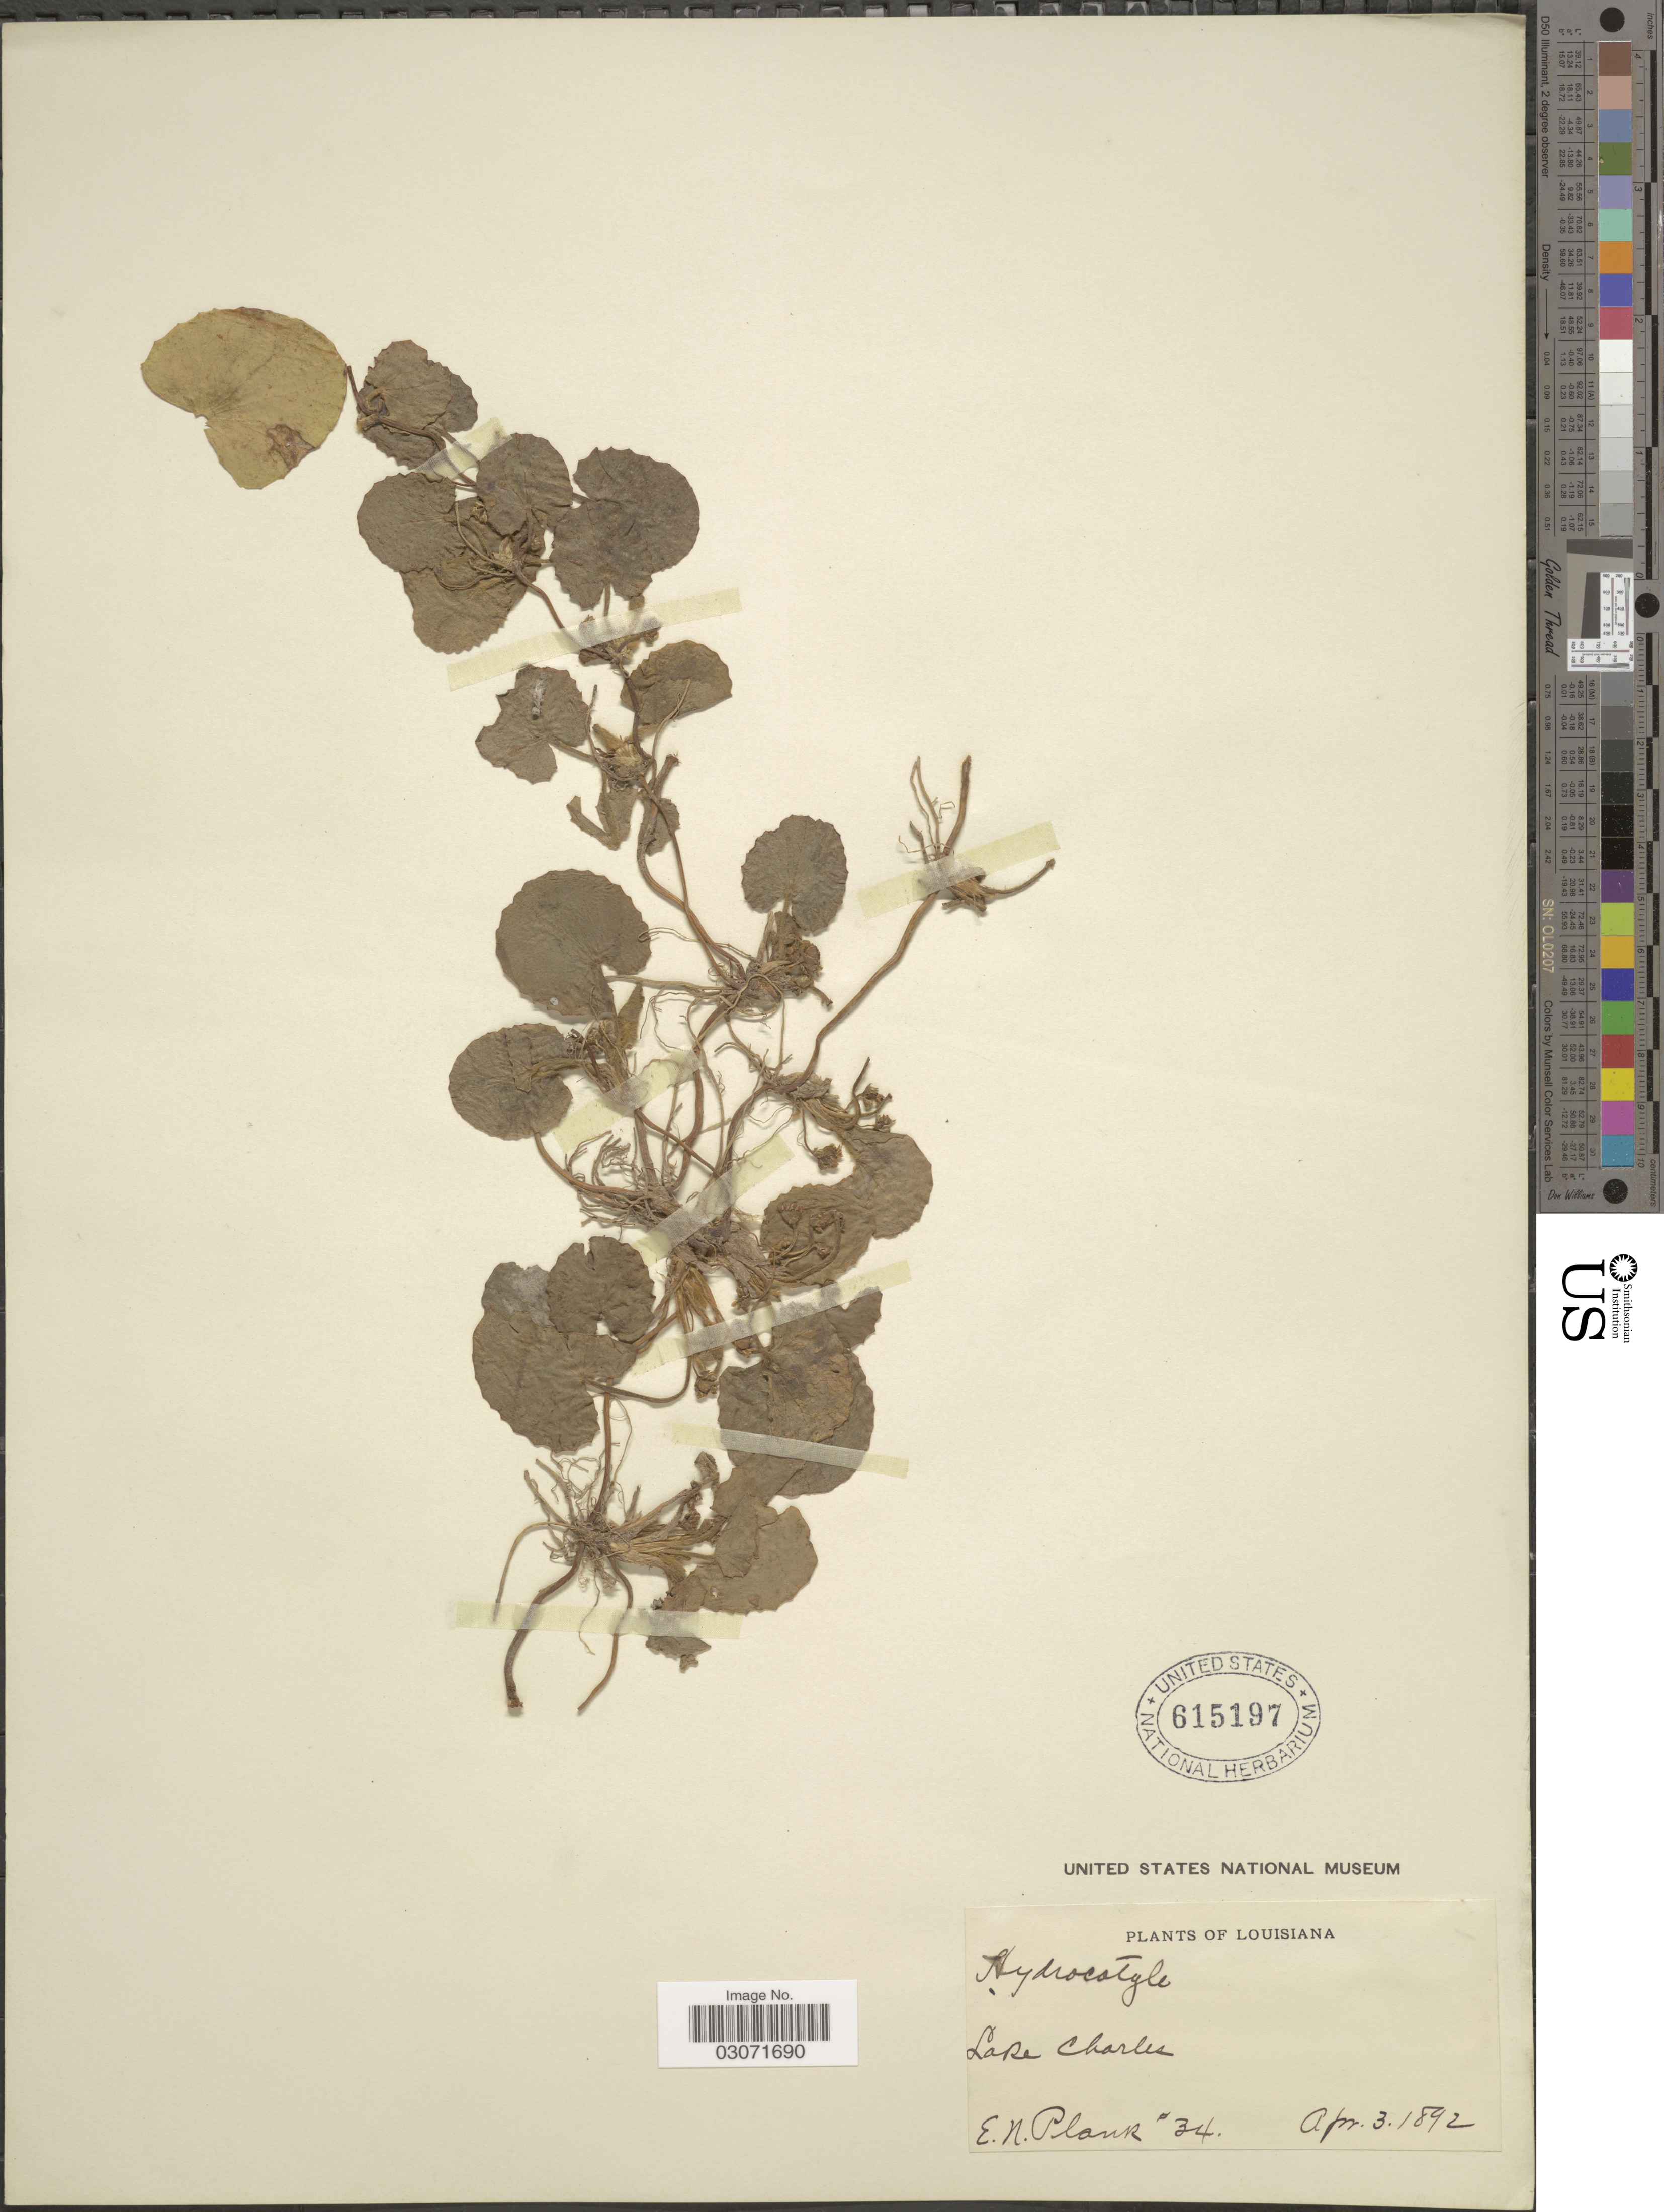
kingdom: Plantae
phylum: Tracheophyta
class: Magnoliopsida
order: Apiales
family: Apiaceae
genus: Centella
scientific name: Centella asiatica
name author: (L.) Urb.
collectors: E. Plank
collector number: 34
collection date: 1892-04-03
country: United States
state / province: Louisiana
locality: Lake Charles.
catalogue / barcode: US 615197